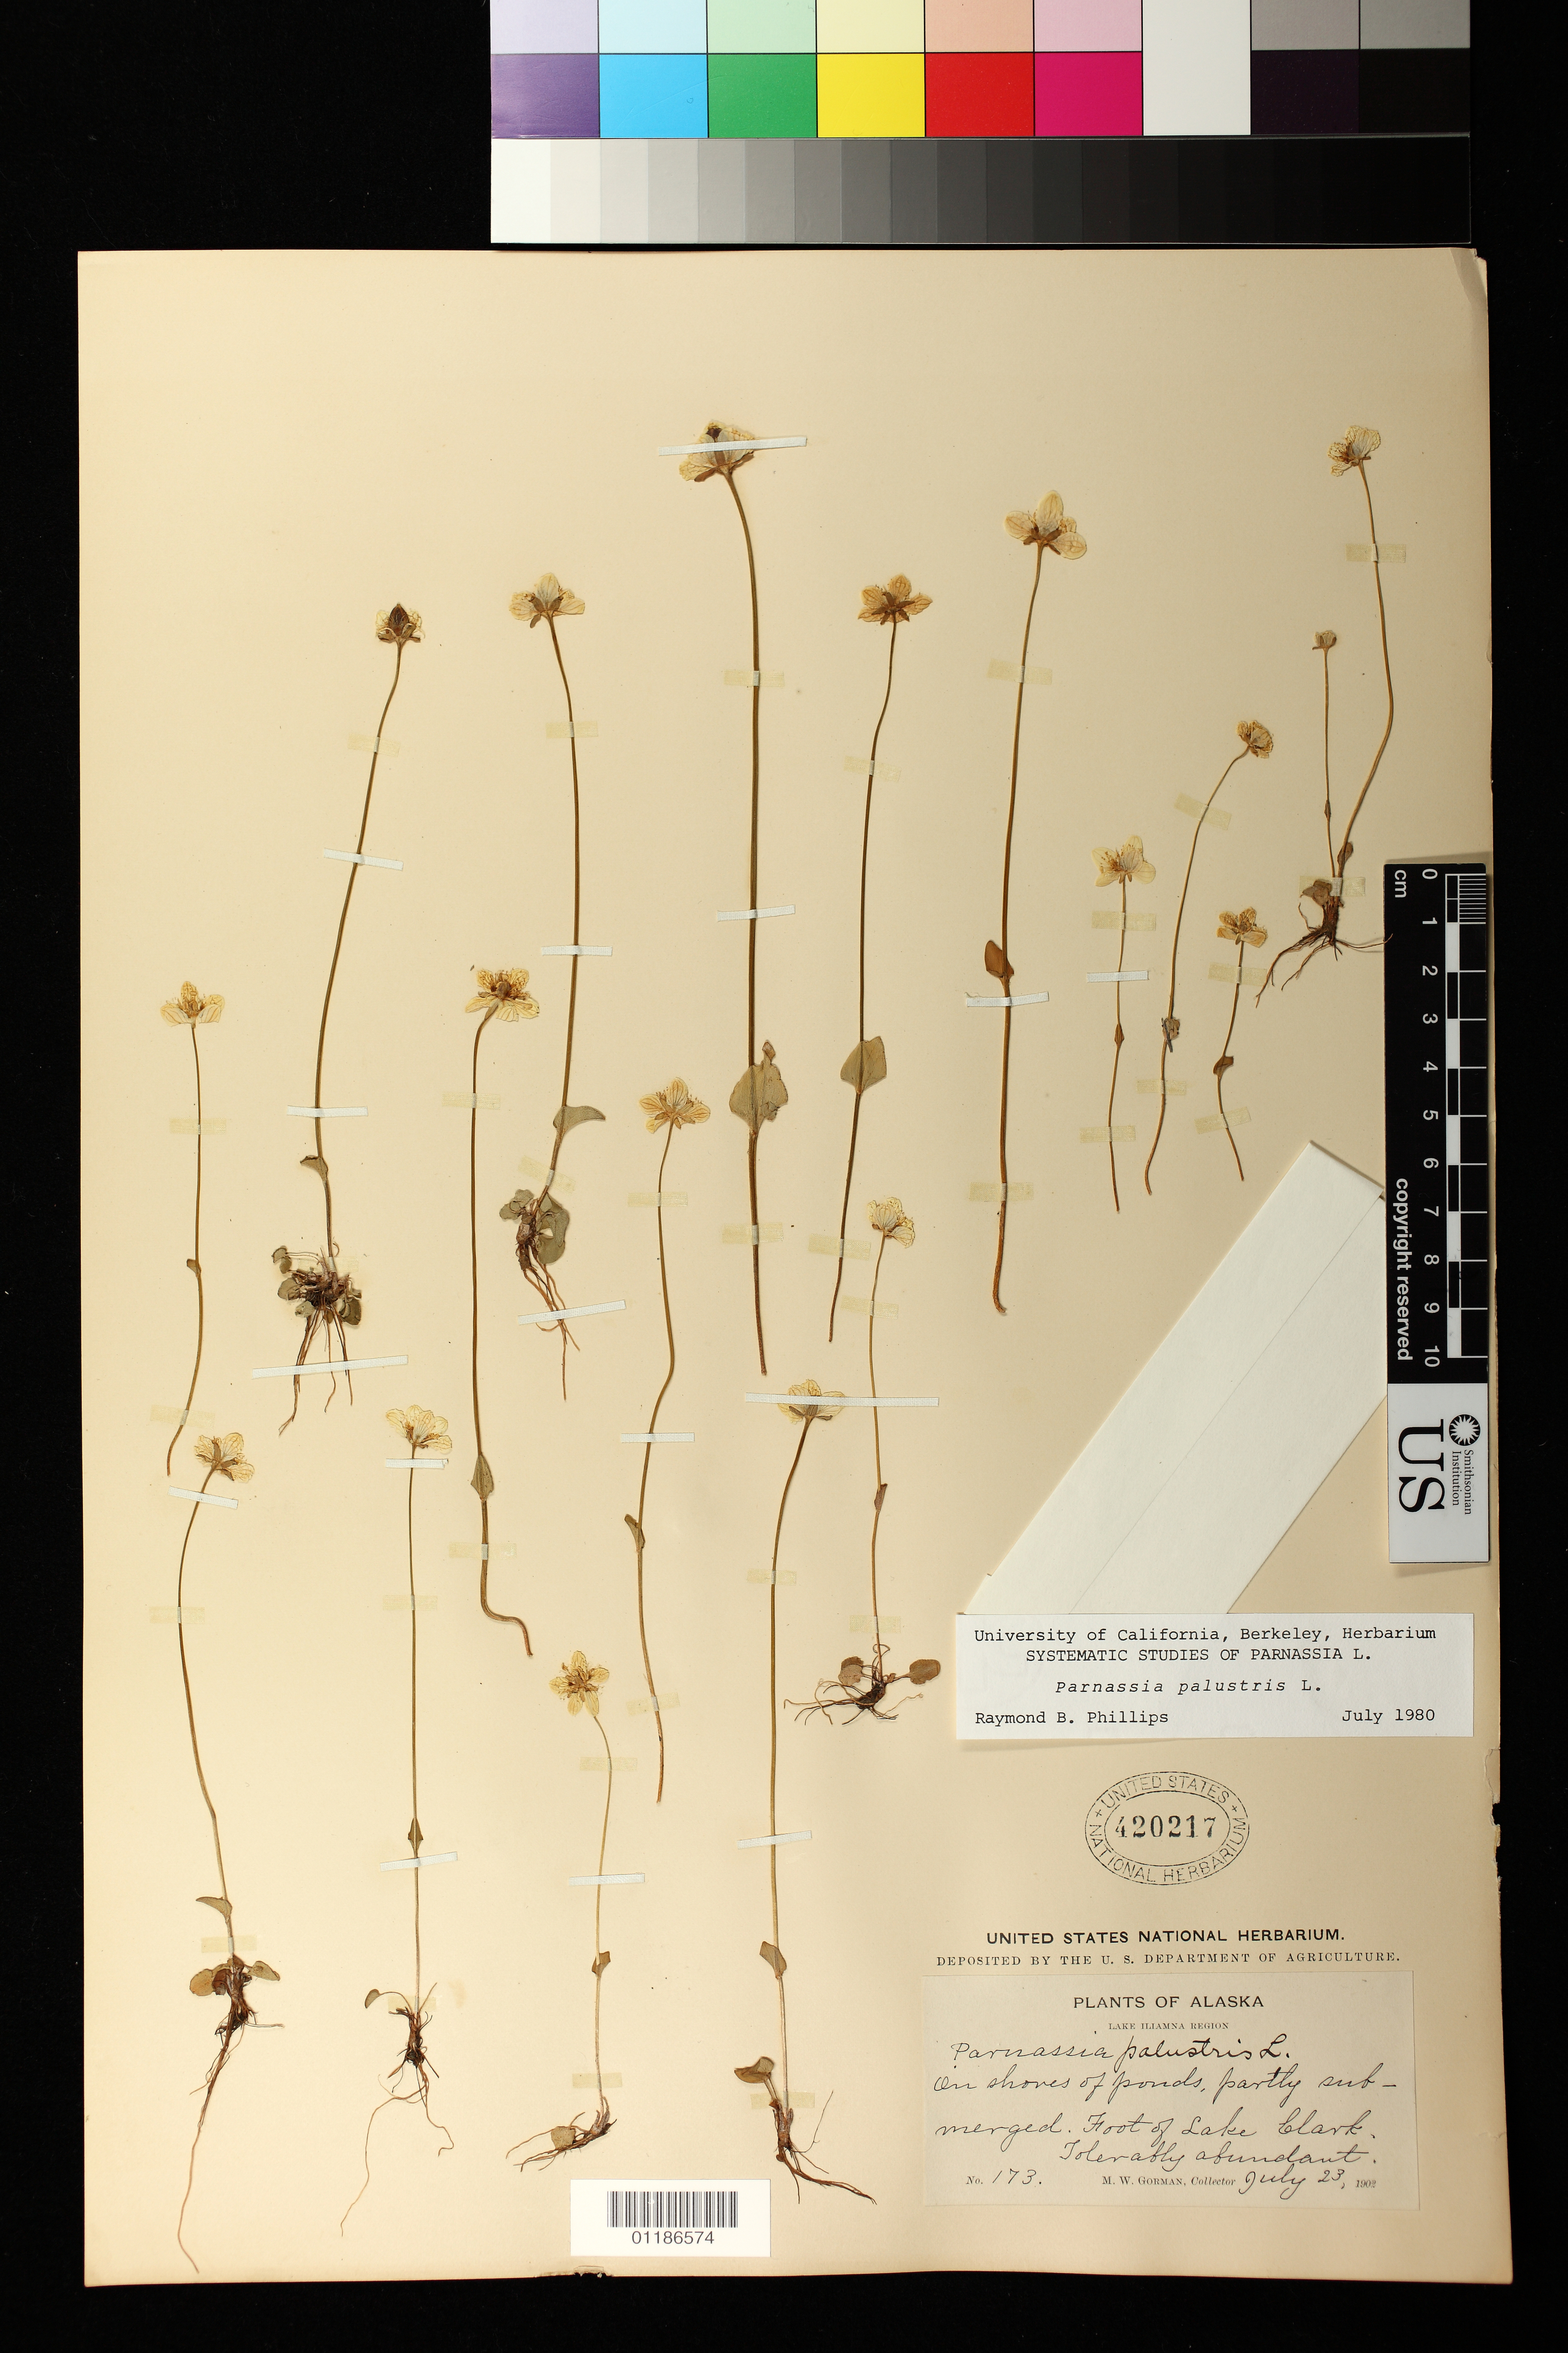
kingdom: Plantae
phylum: Tracheophyta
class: Magnoliopsida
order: Celastrales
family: Parnassiaceae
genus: Parnassia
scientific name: Parnassia palustris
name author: L.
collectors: M. W. Gorman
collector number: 173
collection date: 1902-07-23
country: United States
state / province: Alaska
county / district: Lake and Peninsula Borough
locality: On shores of ponds, partially submerged. Foot of Lake Clark.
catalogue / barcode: US 420217